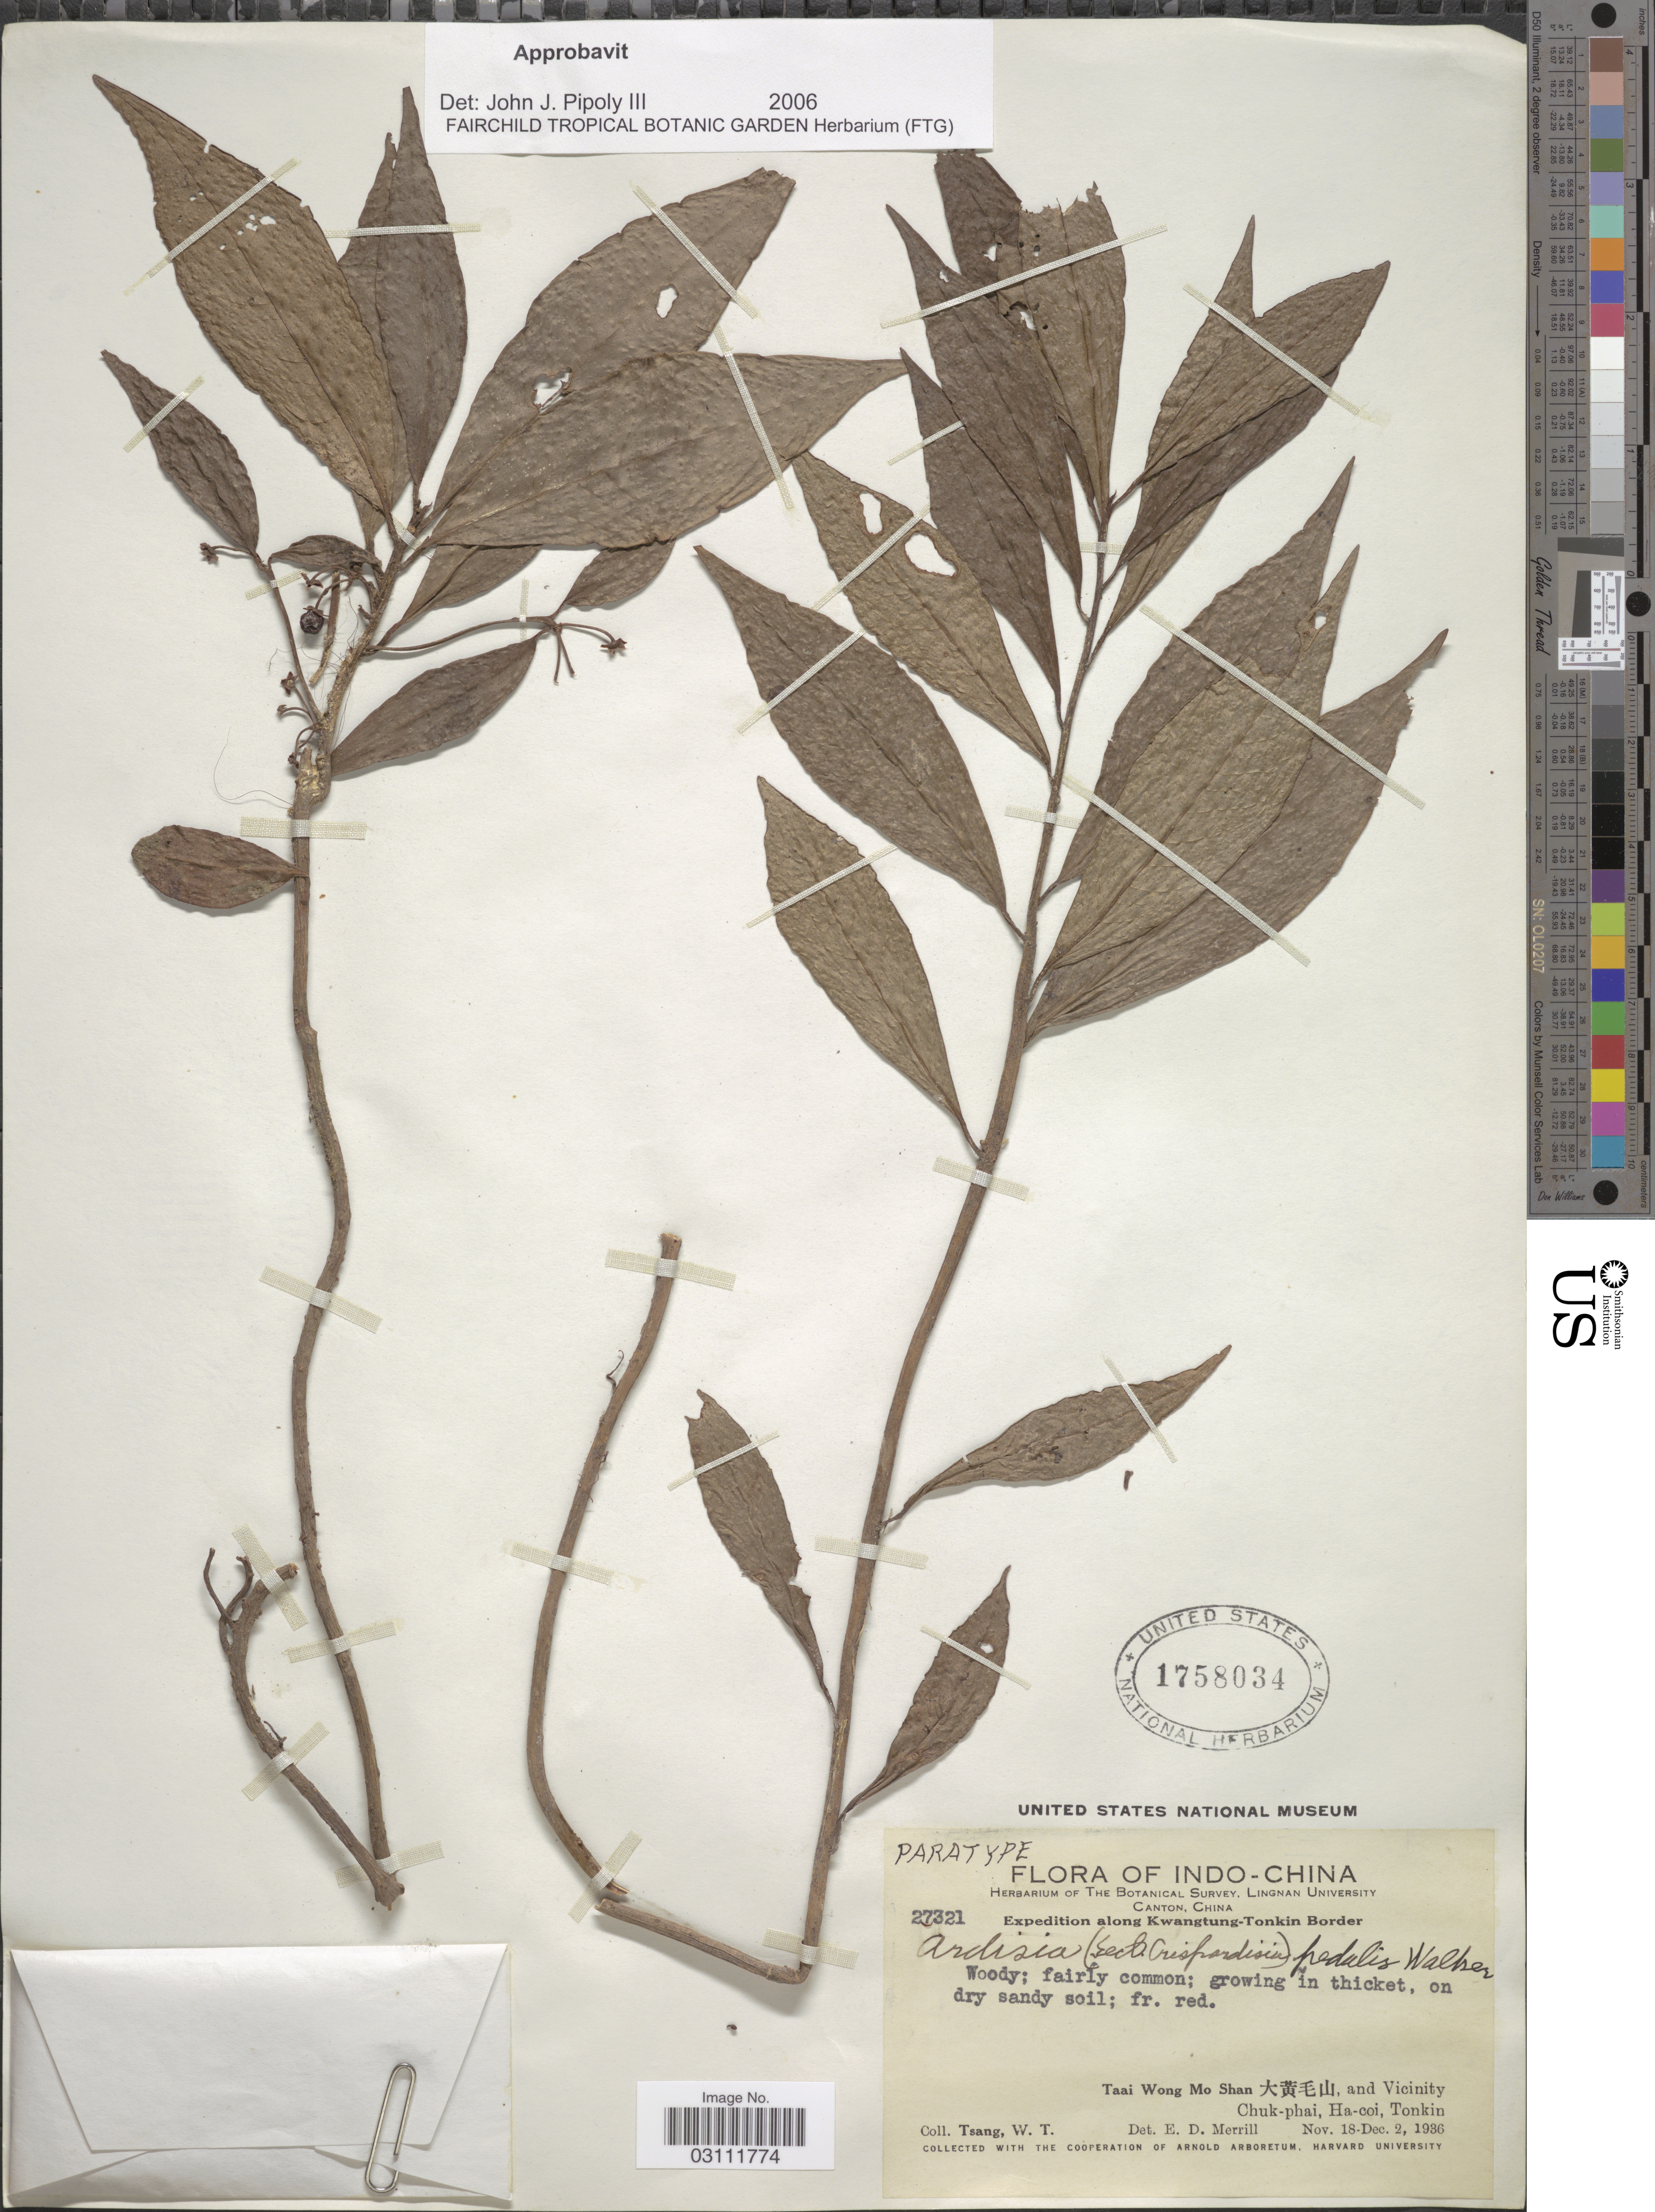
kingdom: Plantae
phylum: Tracheophyta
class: Magnoliopsida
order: Ericales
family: Primulaceae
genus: Ardisia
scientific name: Ardisia pedalis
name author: E. Walker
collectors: W. T. Tsang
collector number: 27321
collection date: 1936-11-18/1936-12-02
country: Vietnam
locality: Indo-China. Along Kwangtung-Tonkin Border, Taai Wong Mo Shan, and Vicinity, Chuk-phai, Hai-coi, Tonkin.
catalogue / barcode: US 1758034